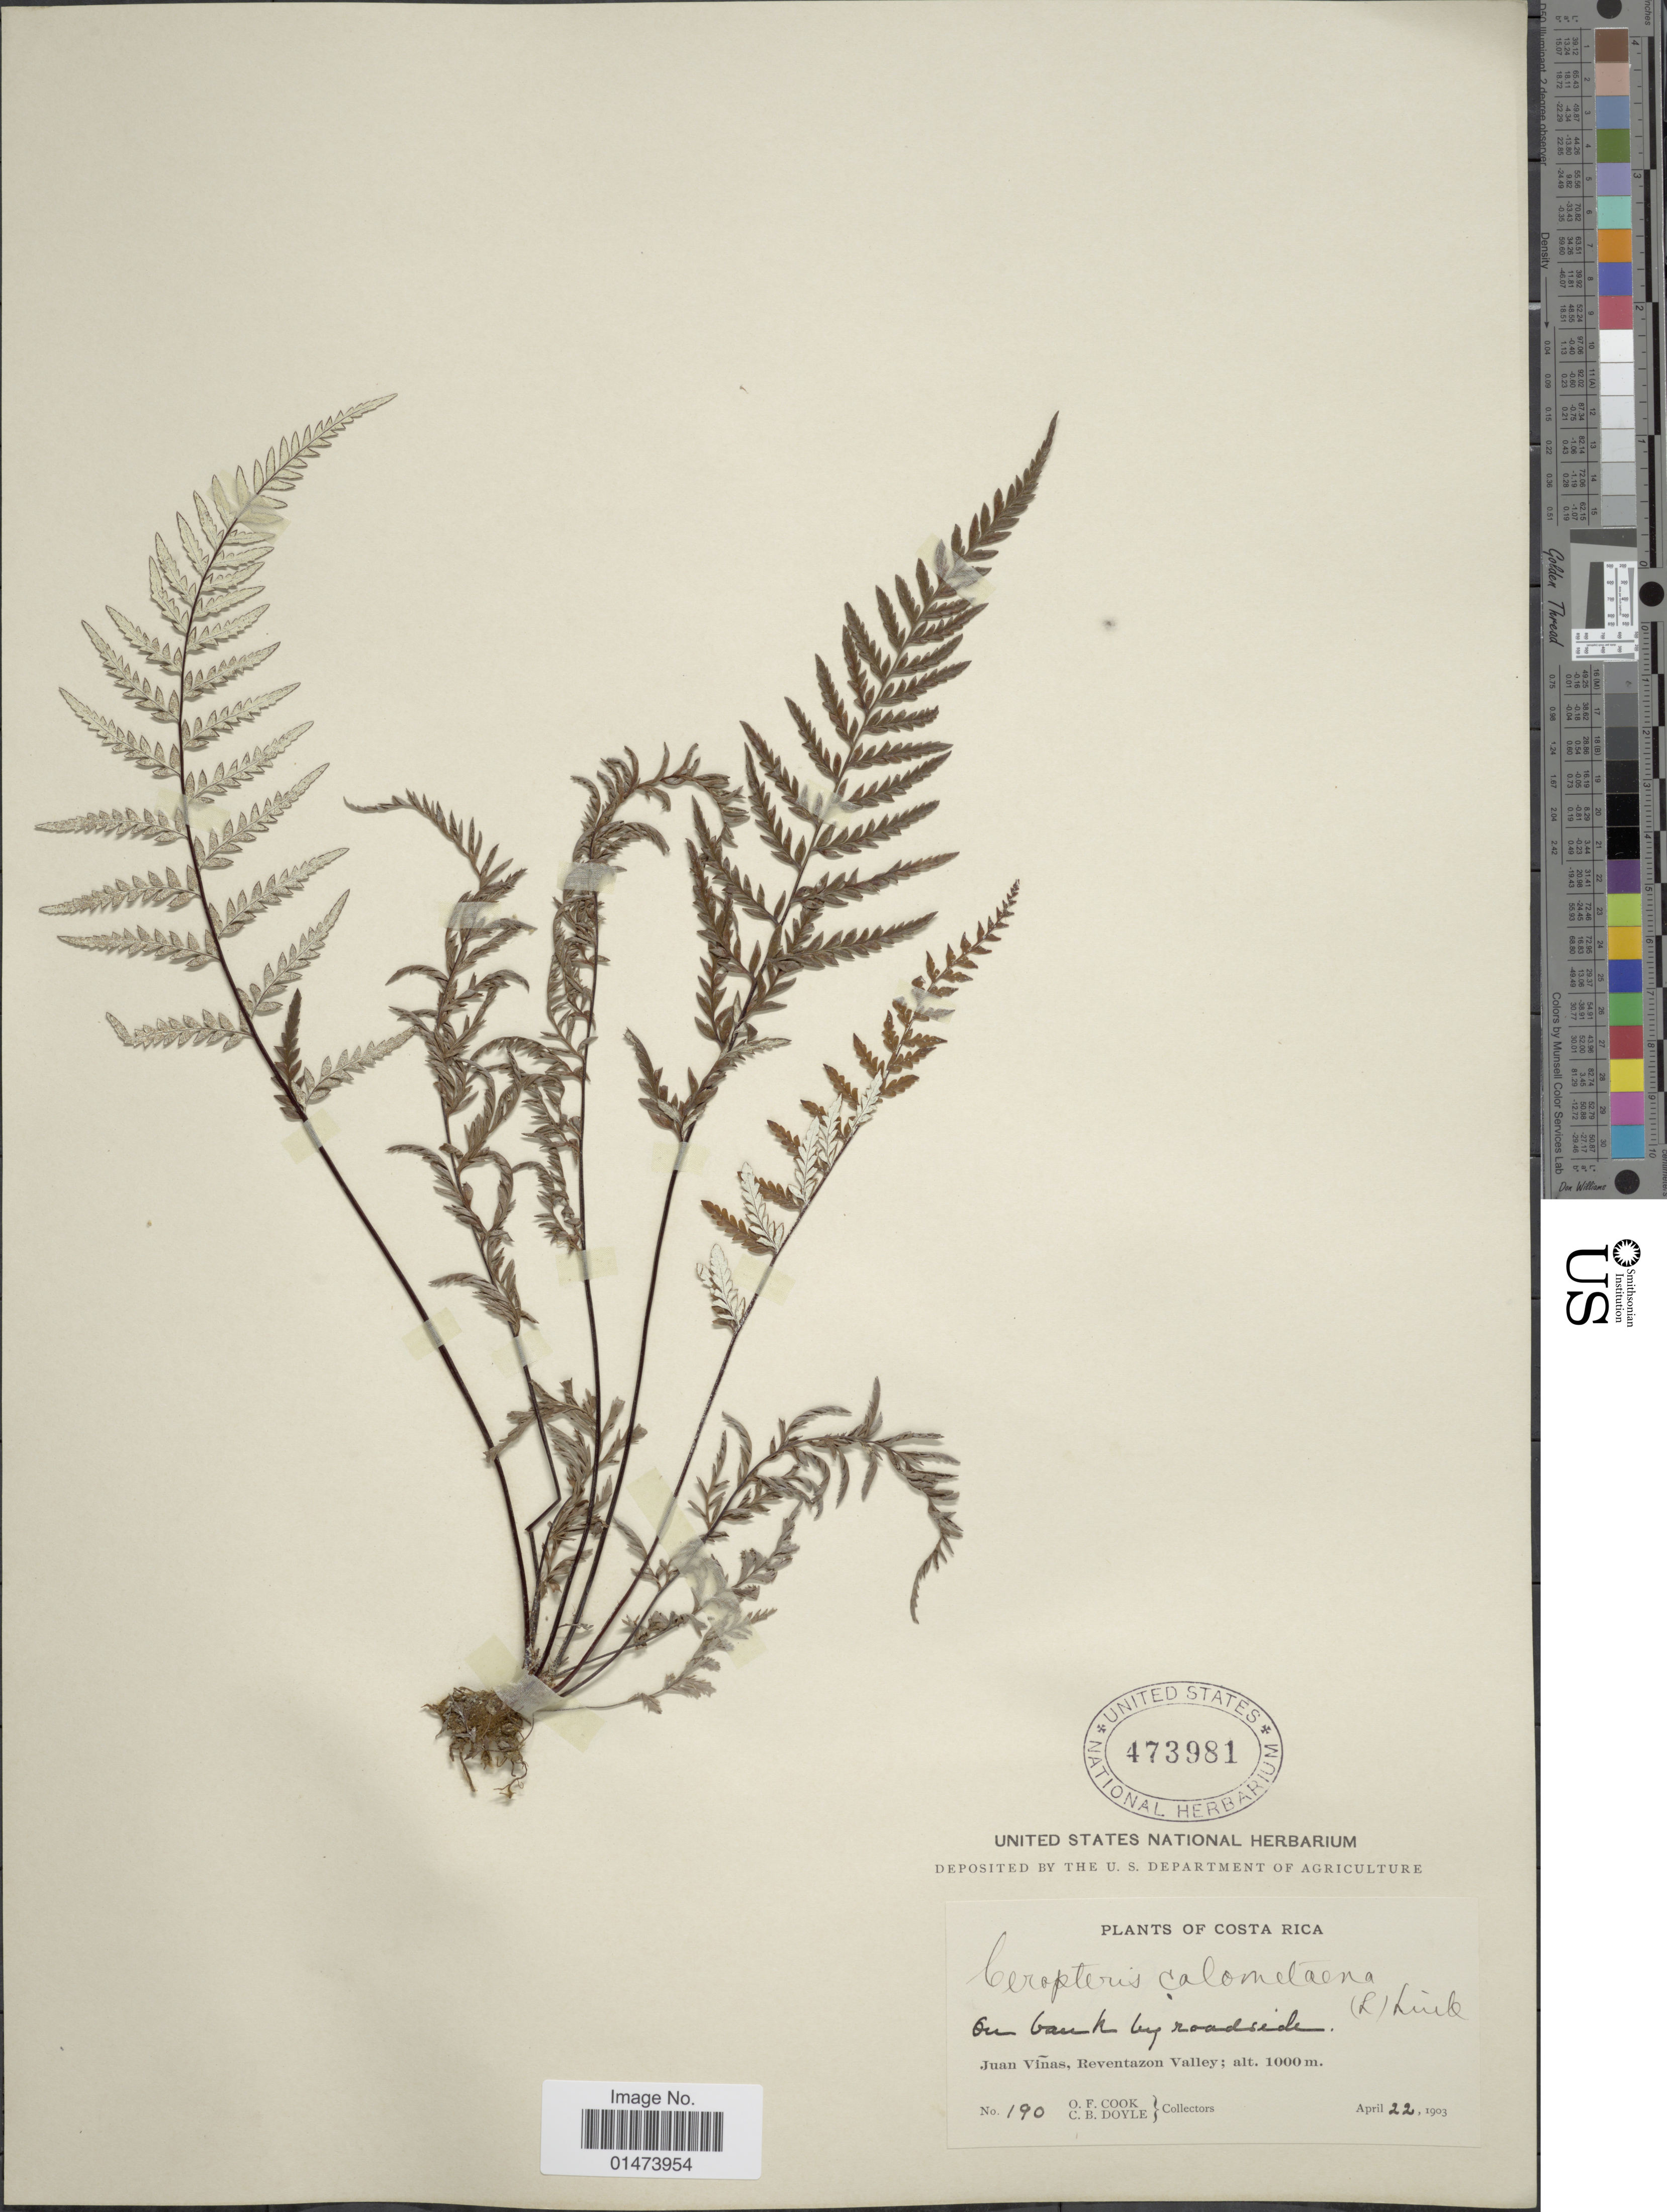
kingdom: Plantae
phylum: Tracheophyta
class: Polypodiopsida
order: Polypodiales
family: Pteridaceae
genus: Pityrogramma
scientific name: Pityrogramma calomelanos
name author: (L.) Link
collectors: O. F. Cook & C. Doyle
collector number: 190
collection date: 1903-04-22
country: Costa Rica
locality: Juan Vinas, Reventazon Valley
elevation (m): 1000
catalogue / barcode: US 473981